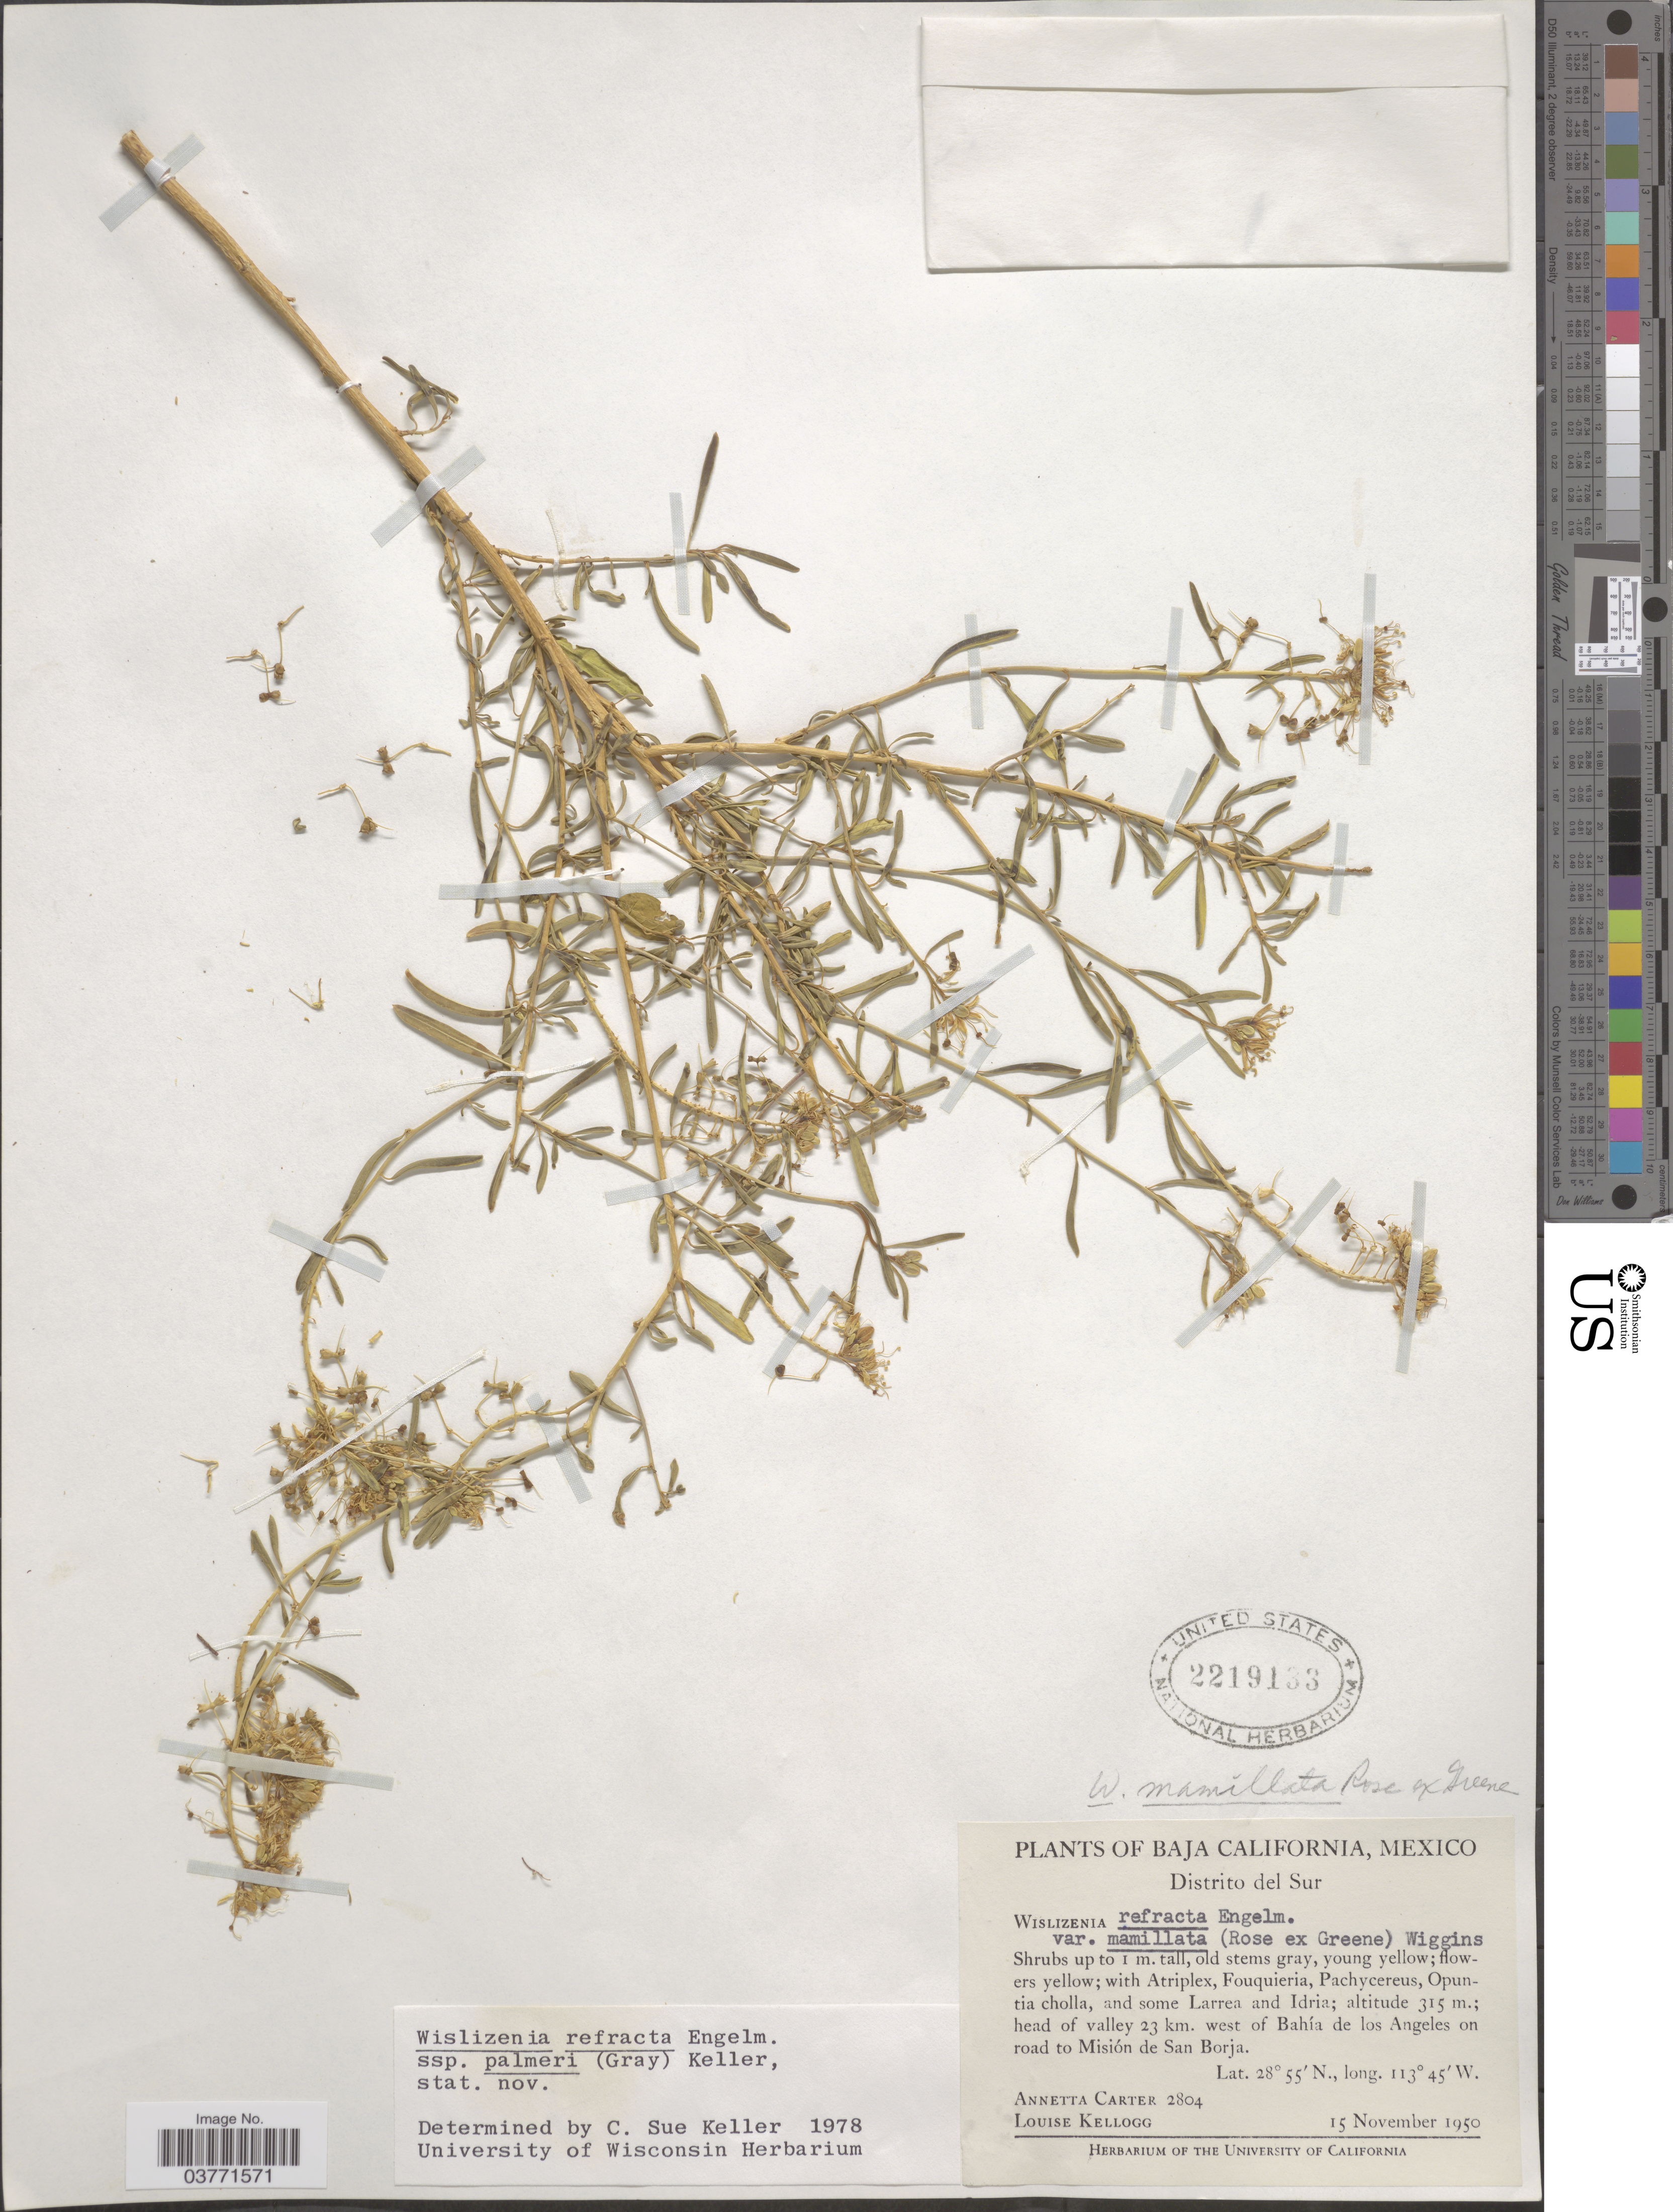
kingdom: Plantae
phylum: Tracheophyta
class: Magnoliopsida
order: Brassicales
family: Cleomaceae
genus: Cleomella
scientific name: Cleomella palmeri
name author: (A. Gray) J.C. Hall & Roalson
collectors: A. Carter & L. Kellogg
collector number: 2804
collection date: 1950-11-15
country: Mexico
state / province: Baja California Sur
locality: Head of valley 23 km. west of Bahía de los Angeles on road to Misión de San Borja.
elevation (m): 315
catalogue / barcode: US 2219133